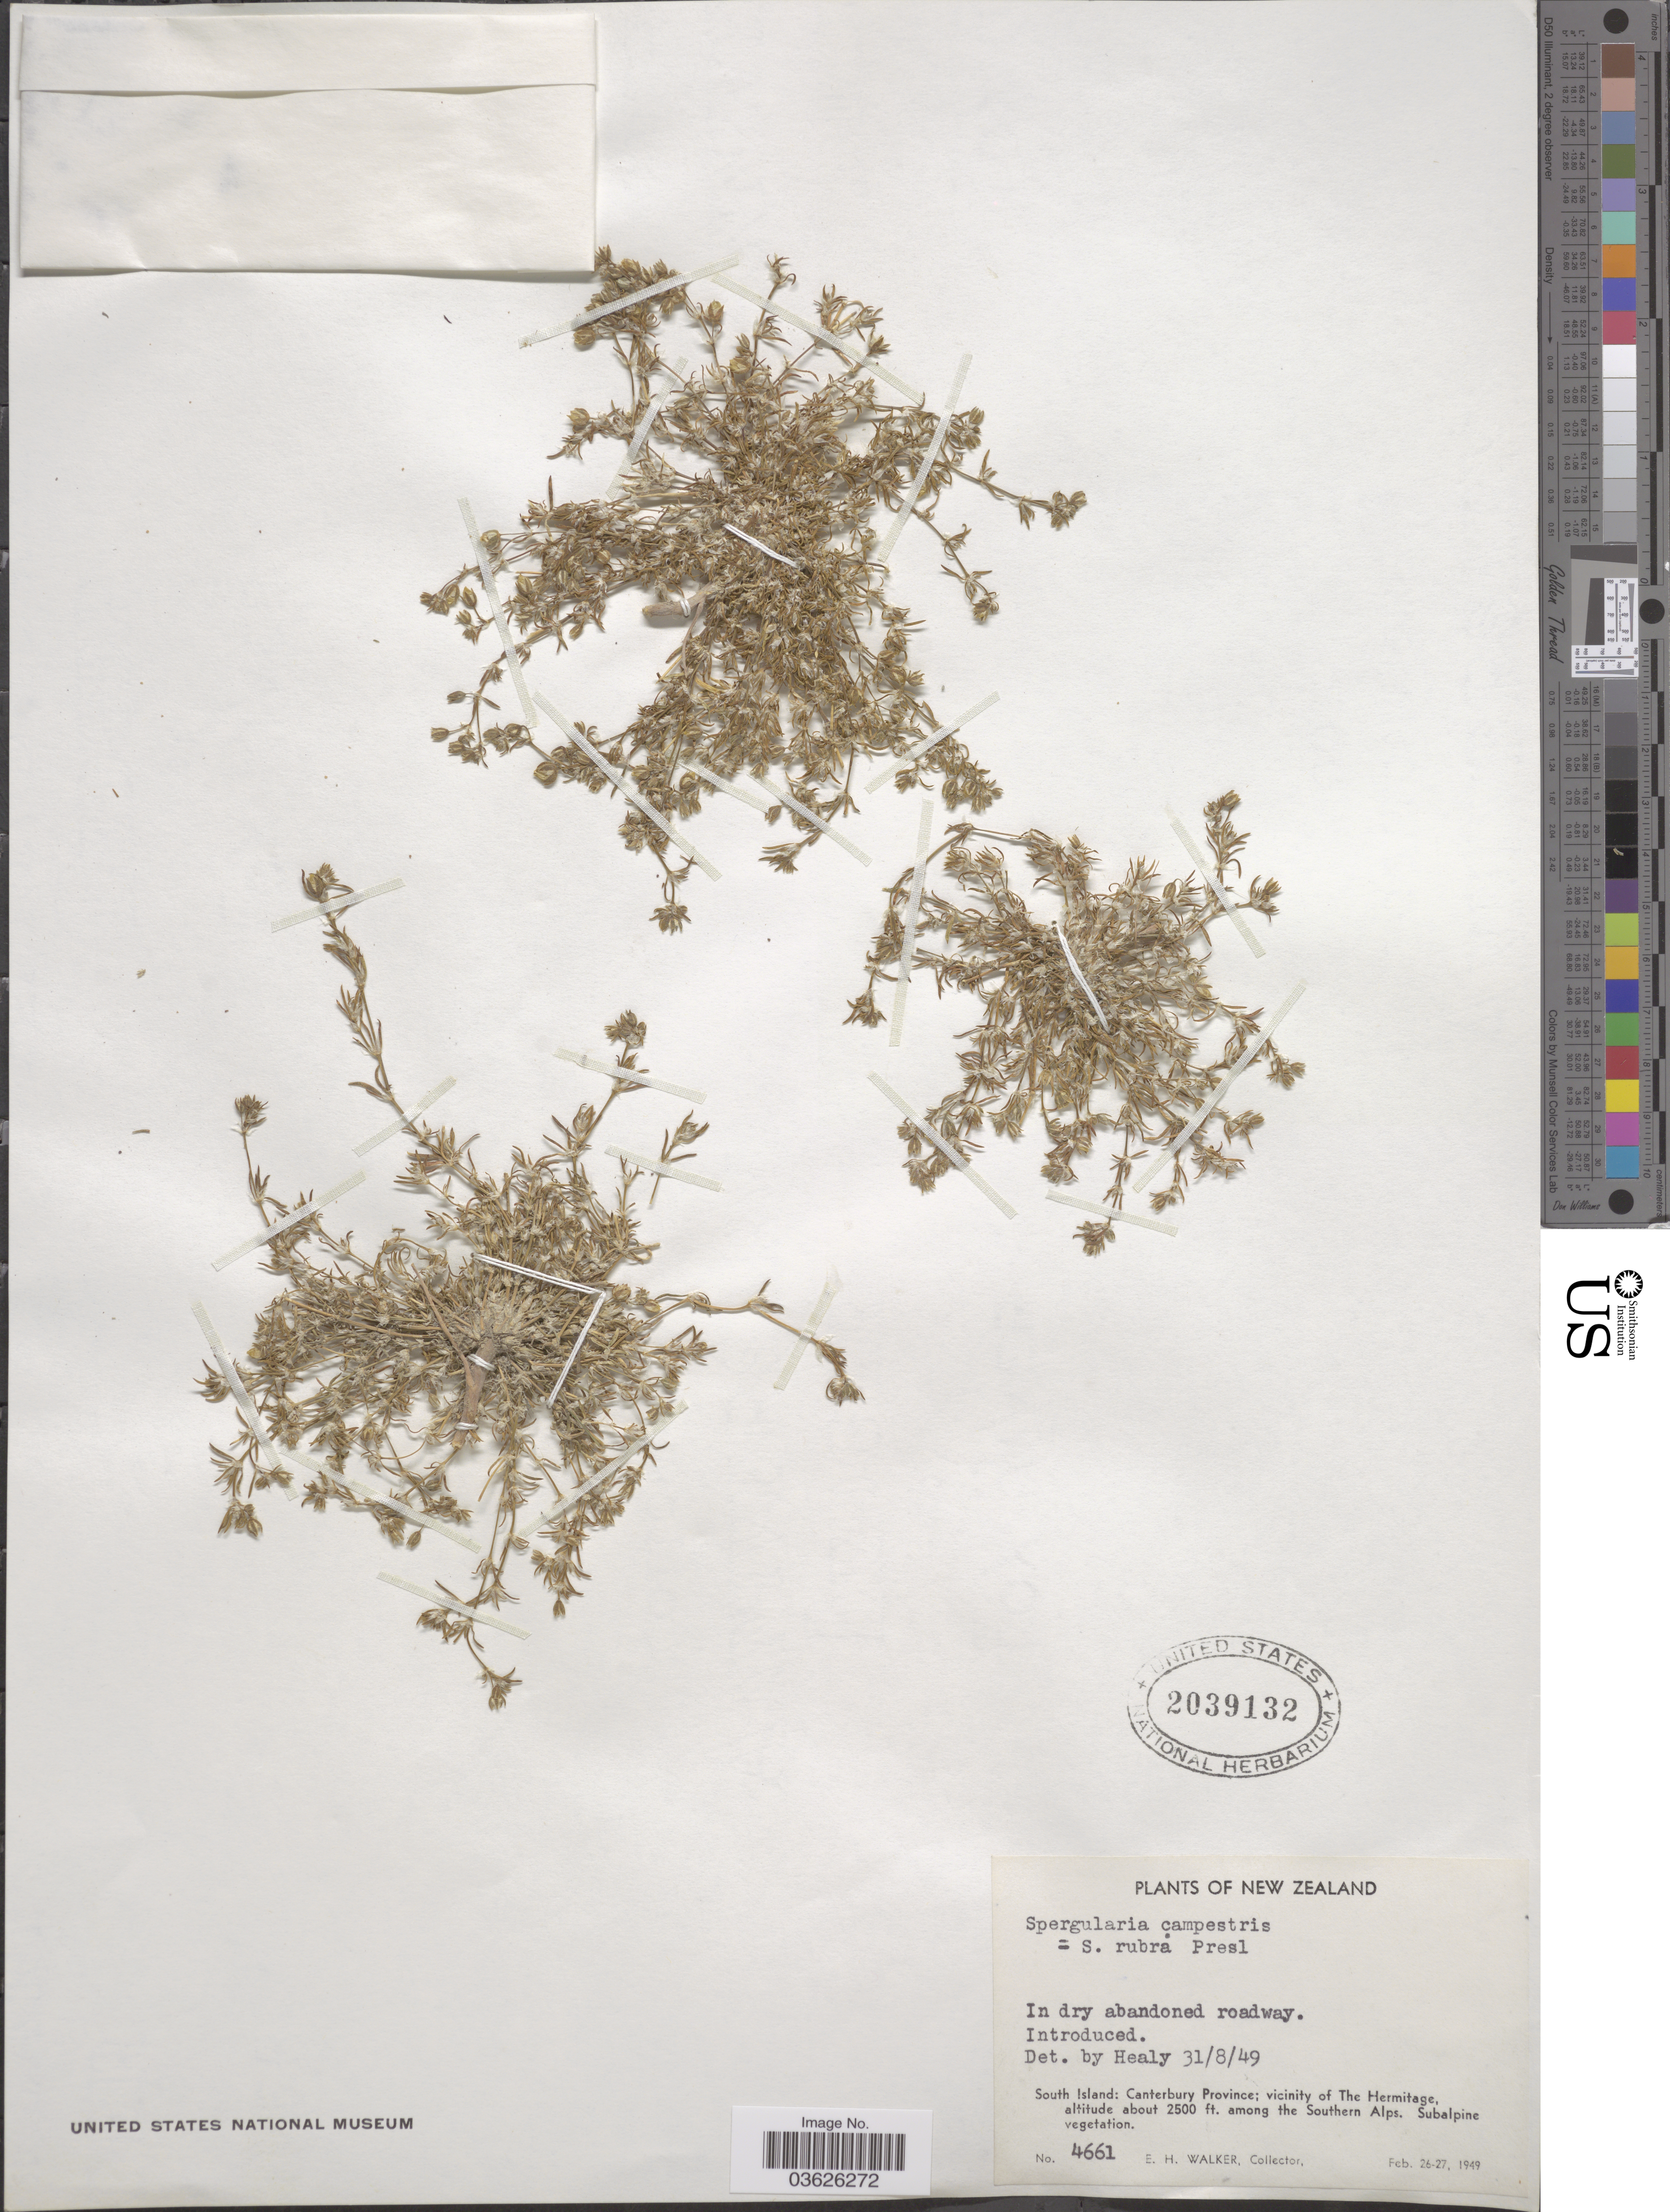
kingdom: Plantae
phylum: Tracheophyta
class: Magnoliopsida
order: Caryophyllales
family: Caryophyllaceae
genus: Spergularia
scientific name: Spergularia rubra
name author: (L.) J. Presl & C. Presl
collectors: E. H. Walker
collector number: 4661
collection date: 1949-02-26/1949-02-27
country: New Zealand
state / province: Canterbury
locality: South Island: vicinity of The Hermitage, among the Southern Alps.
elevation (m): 762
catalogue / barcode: US 2039132